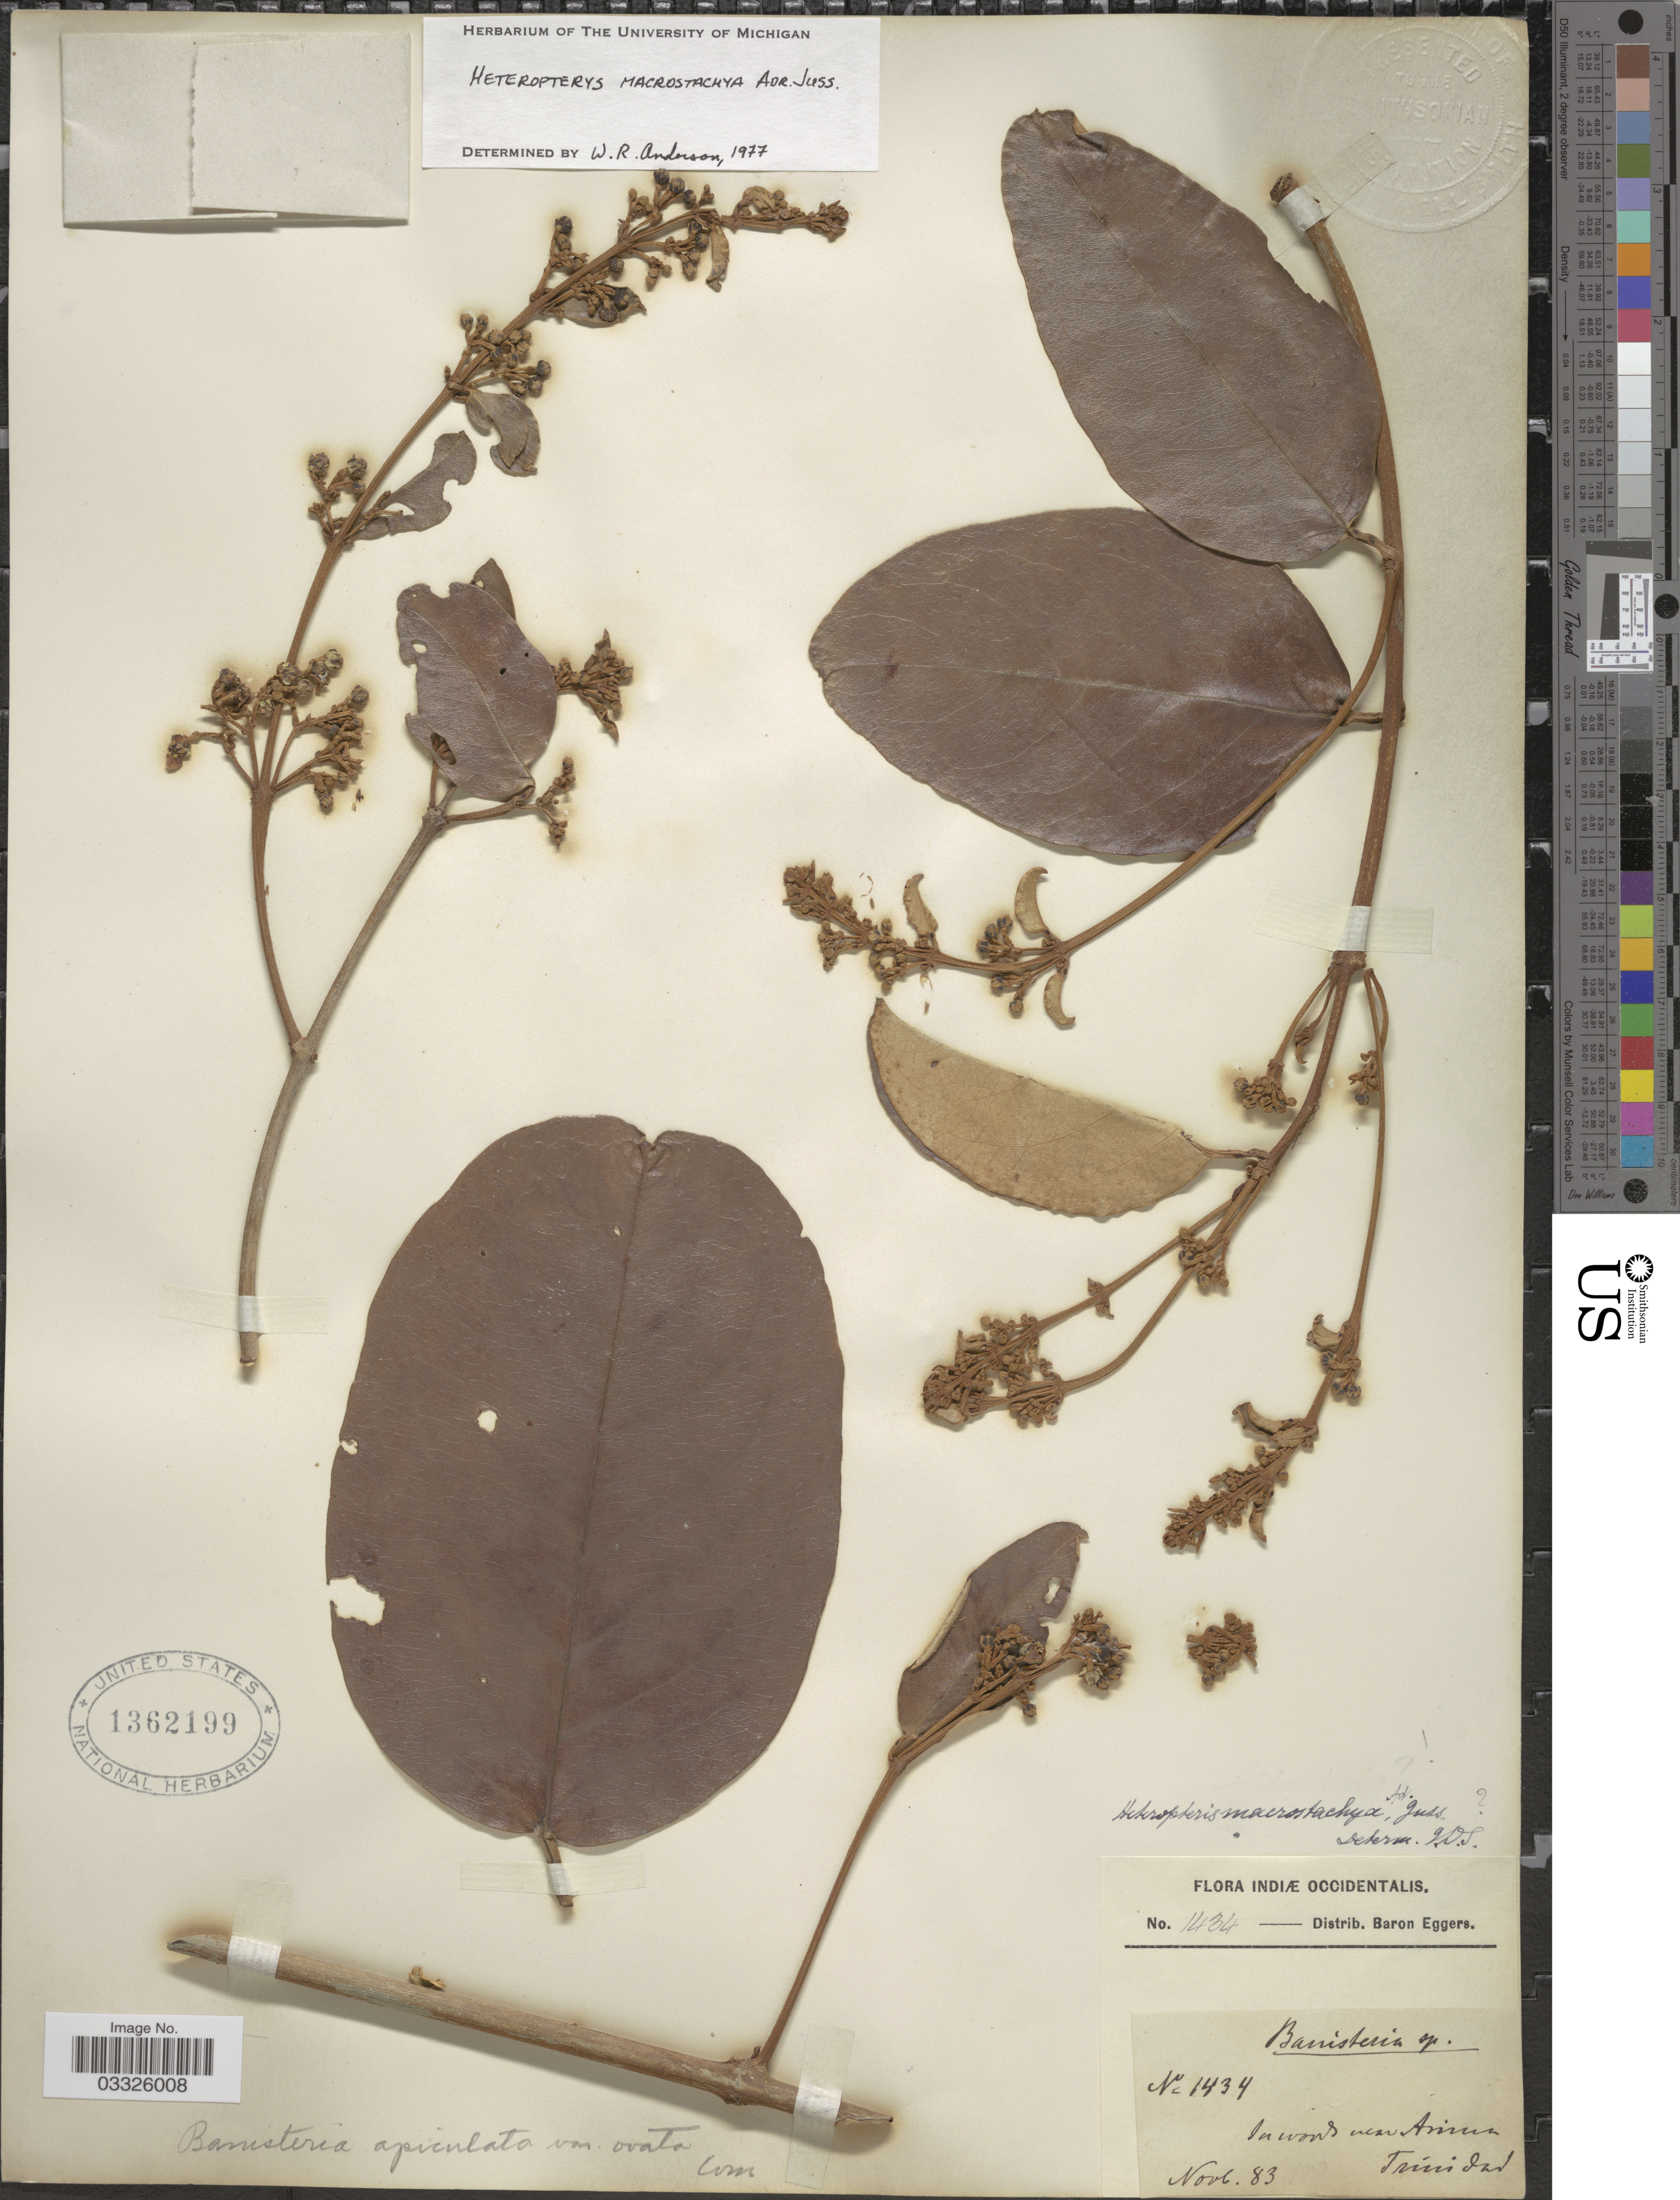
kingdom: Plantae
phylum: Tracheophyta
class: Magnoliopsida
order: Malpighiales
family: Malpighiaceae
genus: Heteropterys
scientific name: Heteropterys macrostachya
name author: A. Juss.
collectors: B. Eggers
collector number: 1434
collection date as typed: Transcribed d/m/y: /11/83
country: Trinidad and Tobago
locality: Indiæ Occidentalis. In woods near Arima Trinidad.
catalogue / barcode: US 1362199